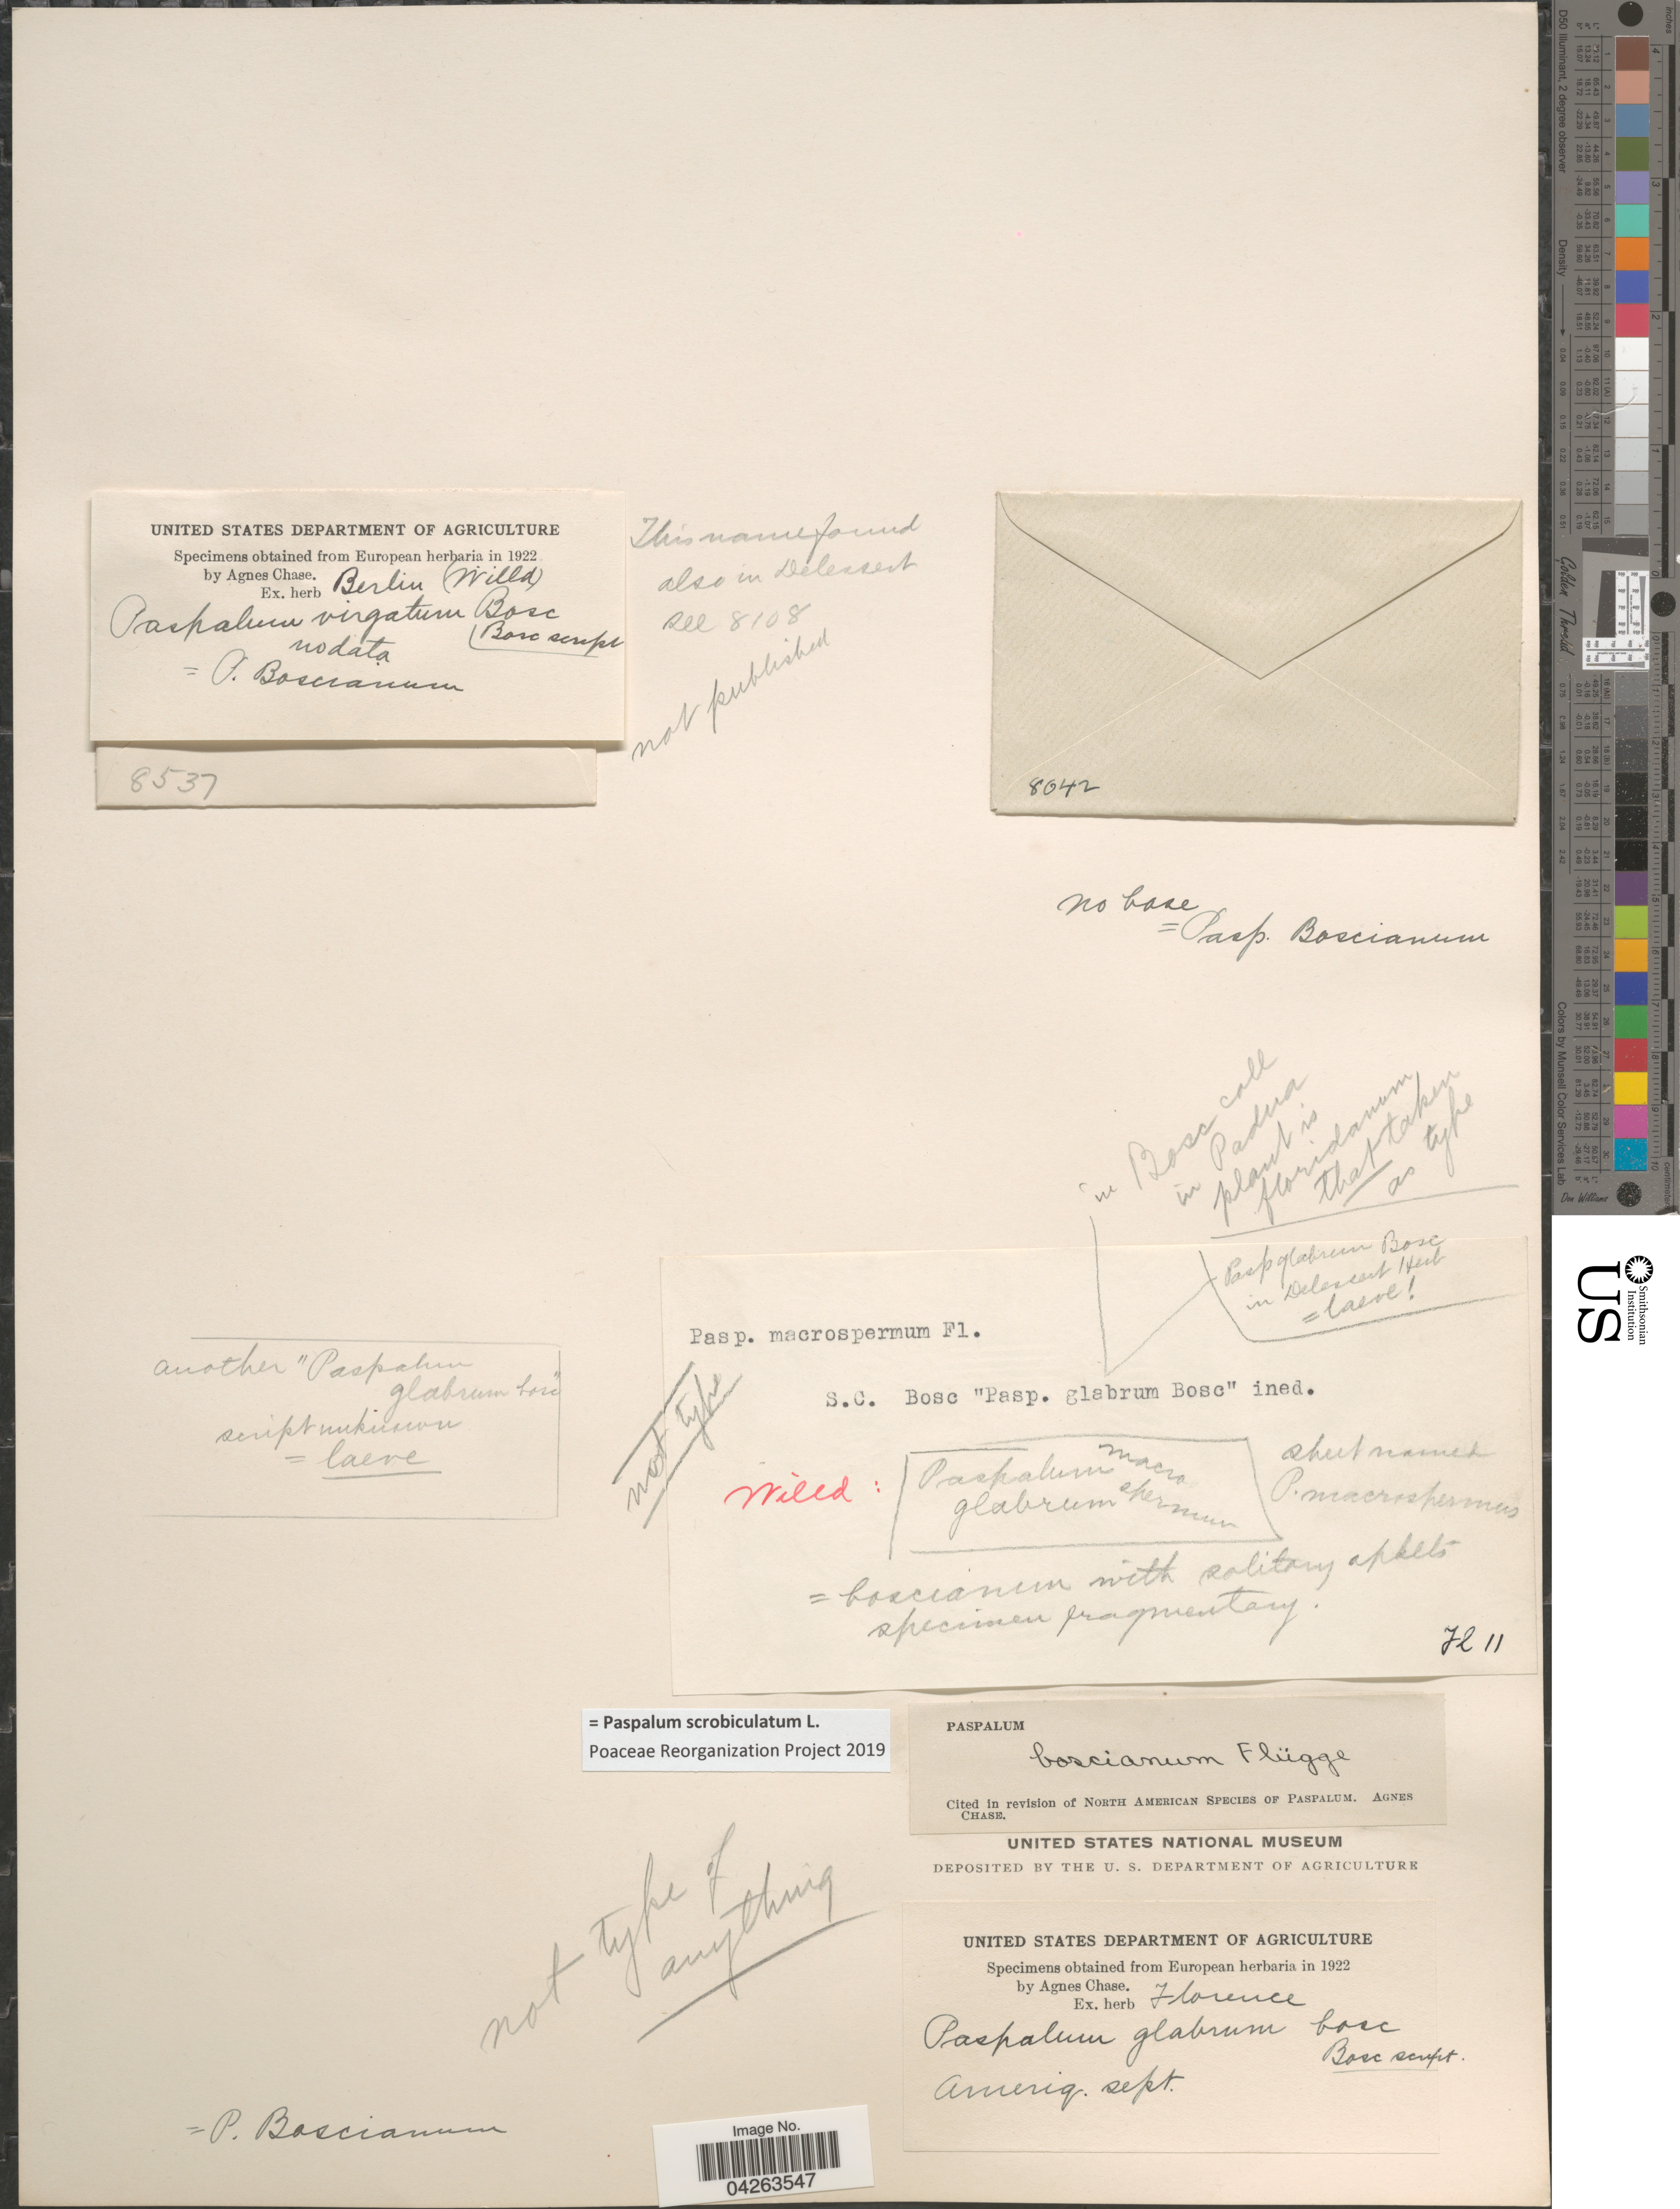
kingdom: Plantae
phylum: Tracheophyta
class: Liliopsida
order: Poales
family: Poaceae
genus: Paspalum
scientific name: Paspalum scrobiculatum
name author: L.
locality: Ameriq. sept.